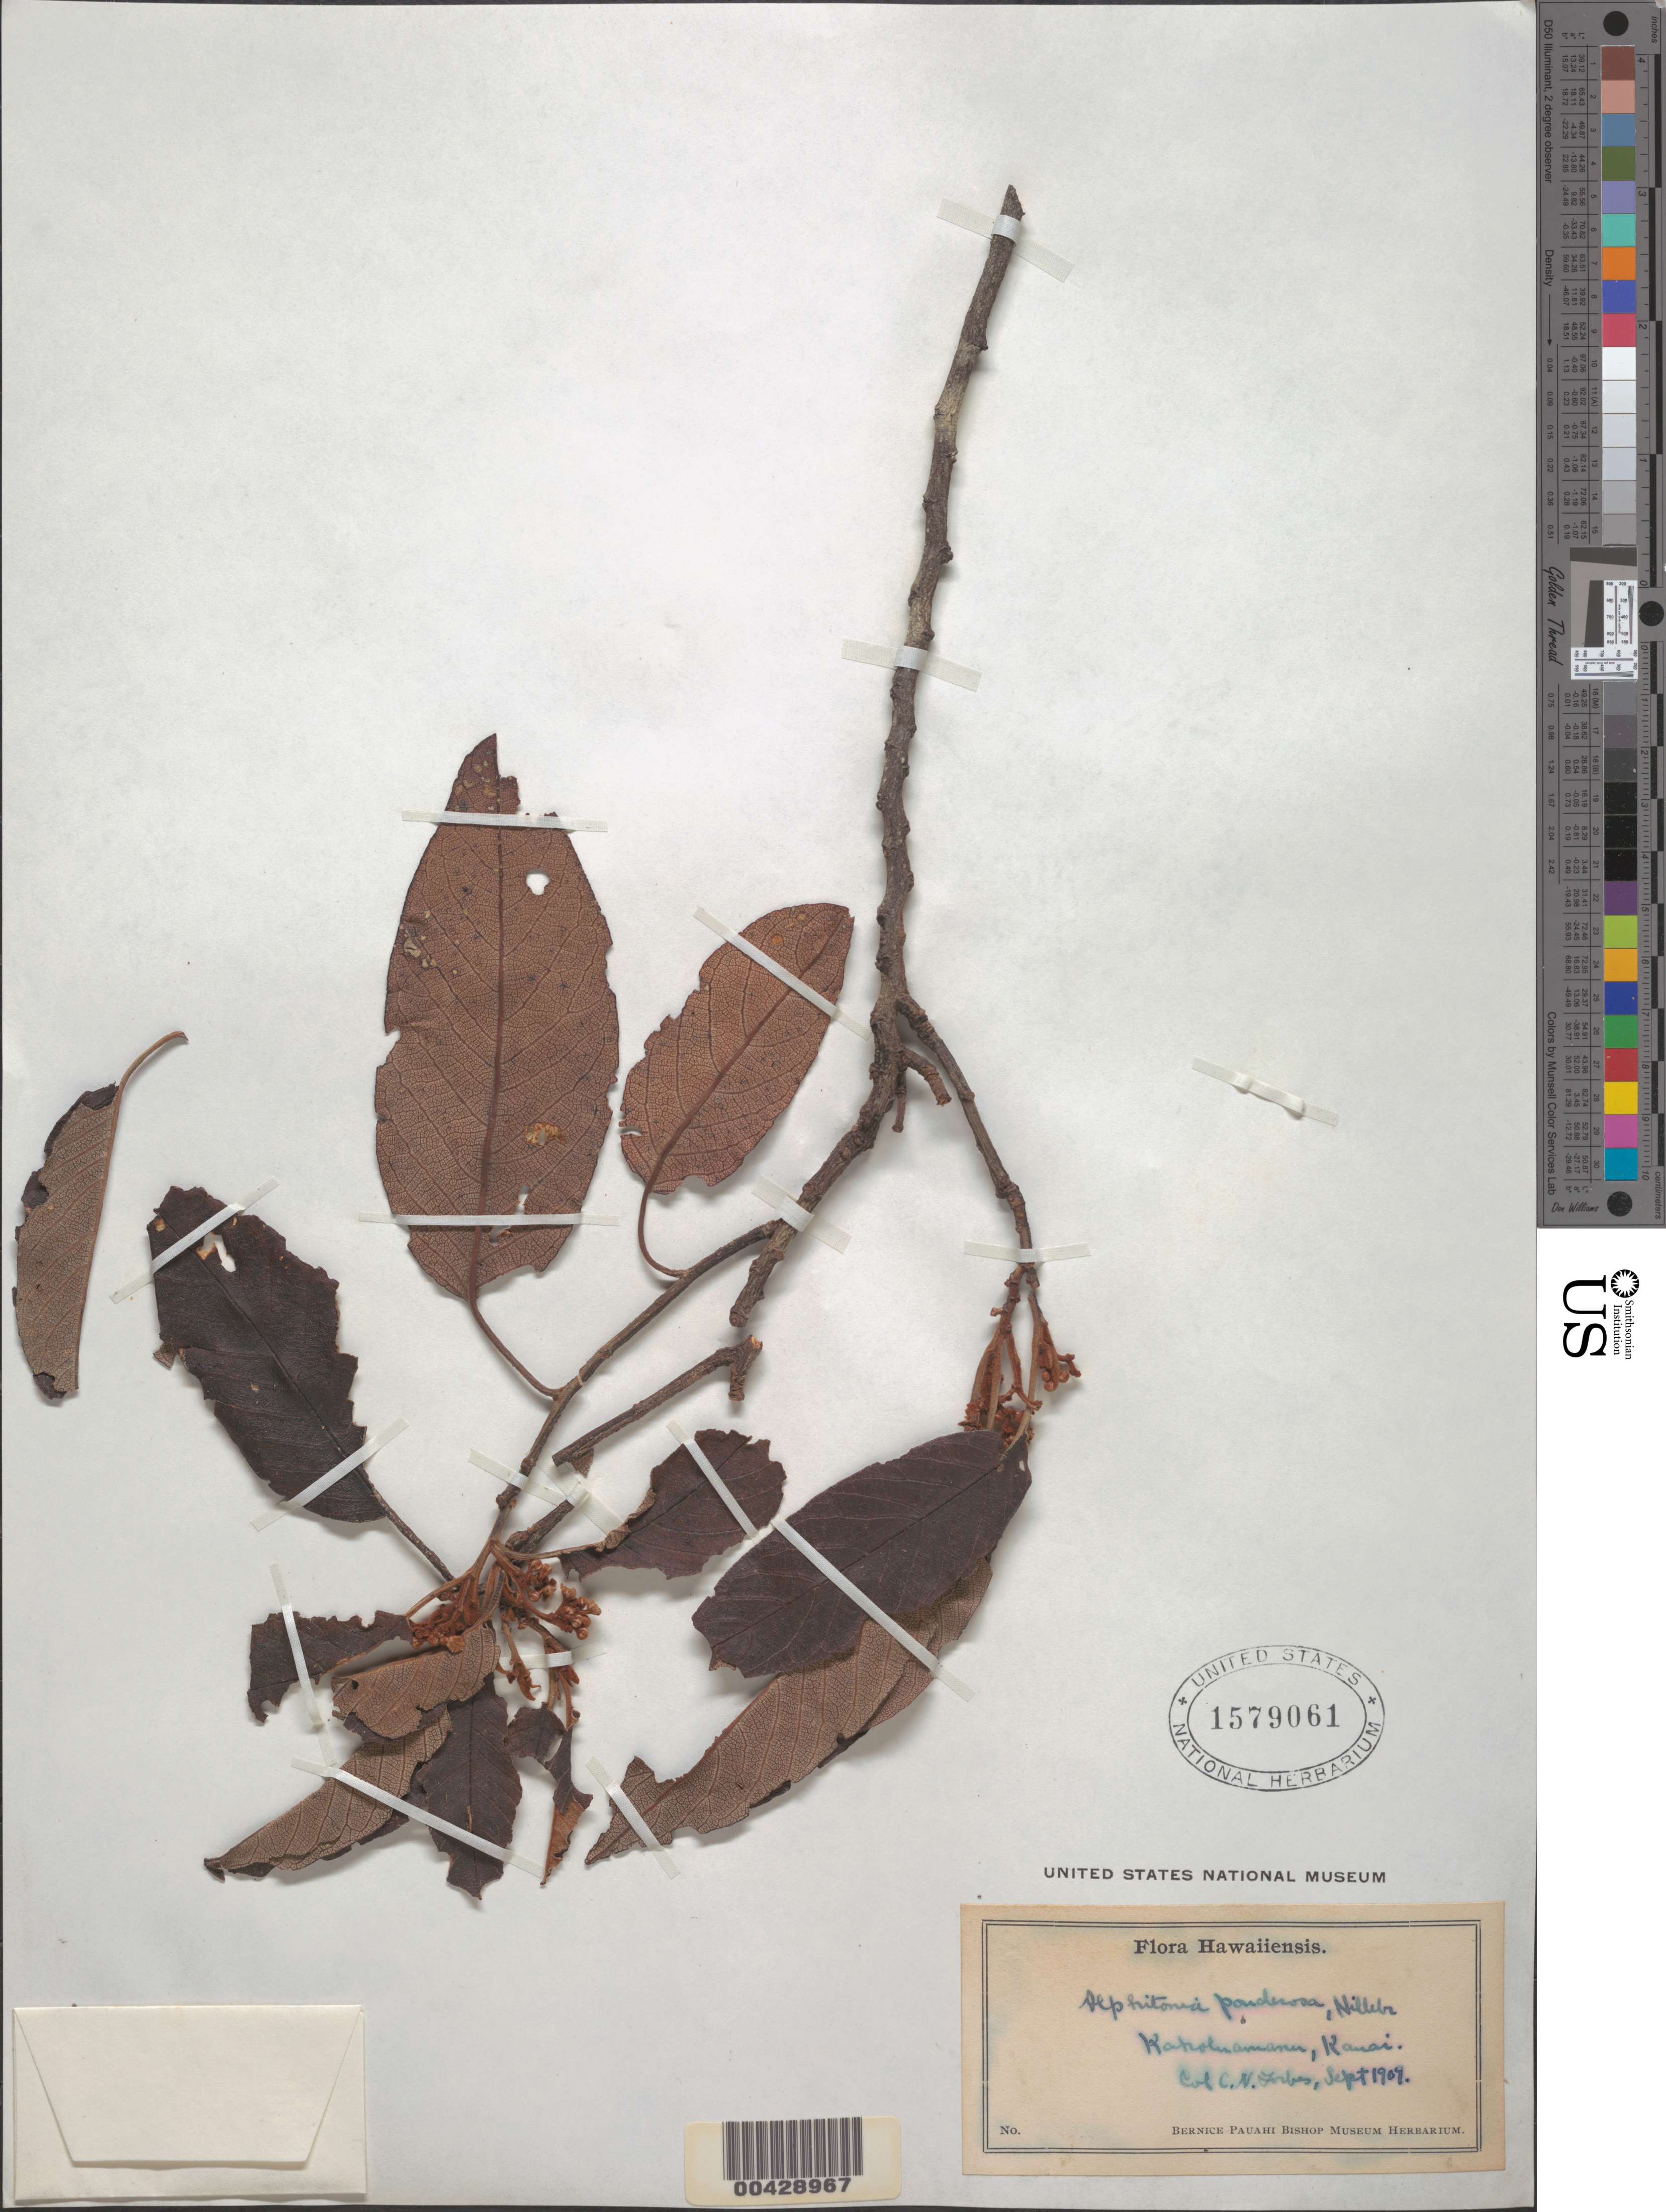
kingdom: Plantae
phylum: Tracheophyta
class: Magnoliopsida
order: Rosales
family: Rhamnaceae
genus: Alphitonia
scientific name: Alphitonia ponderosa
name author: Hillebr.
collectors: C. N. Forbes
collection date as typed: Sep 1909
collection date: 1909-09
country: United States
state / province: Hawaii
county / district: Kauai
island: Kaua'i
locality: Kaholuamanu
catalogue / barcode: US 1579061